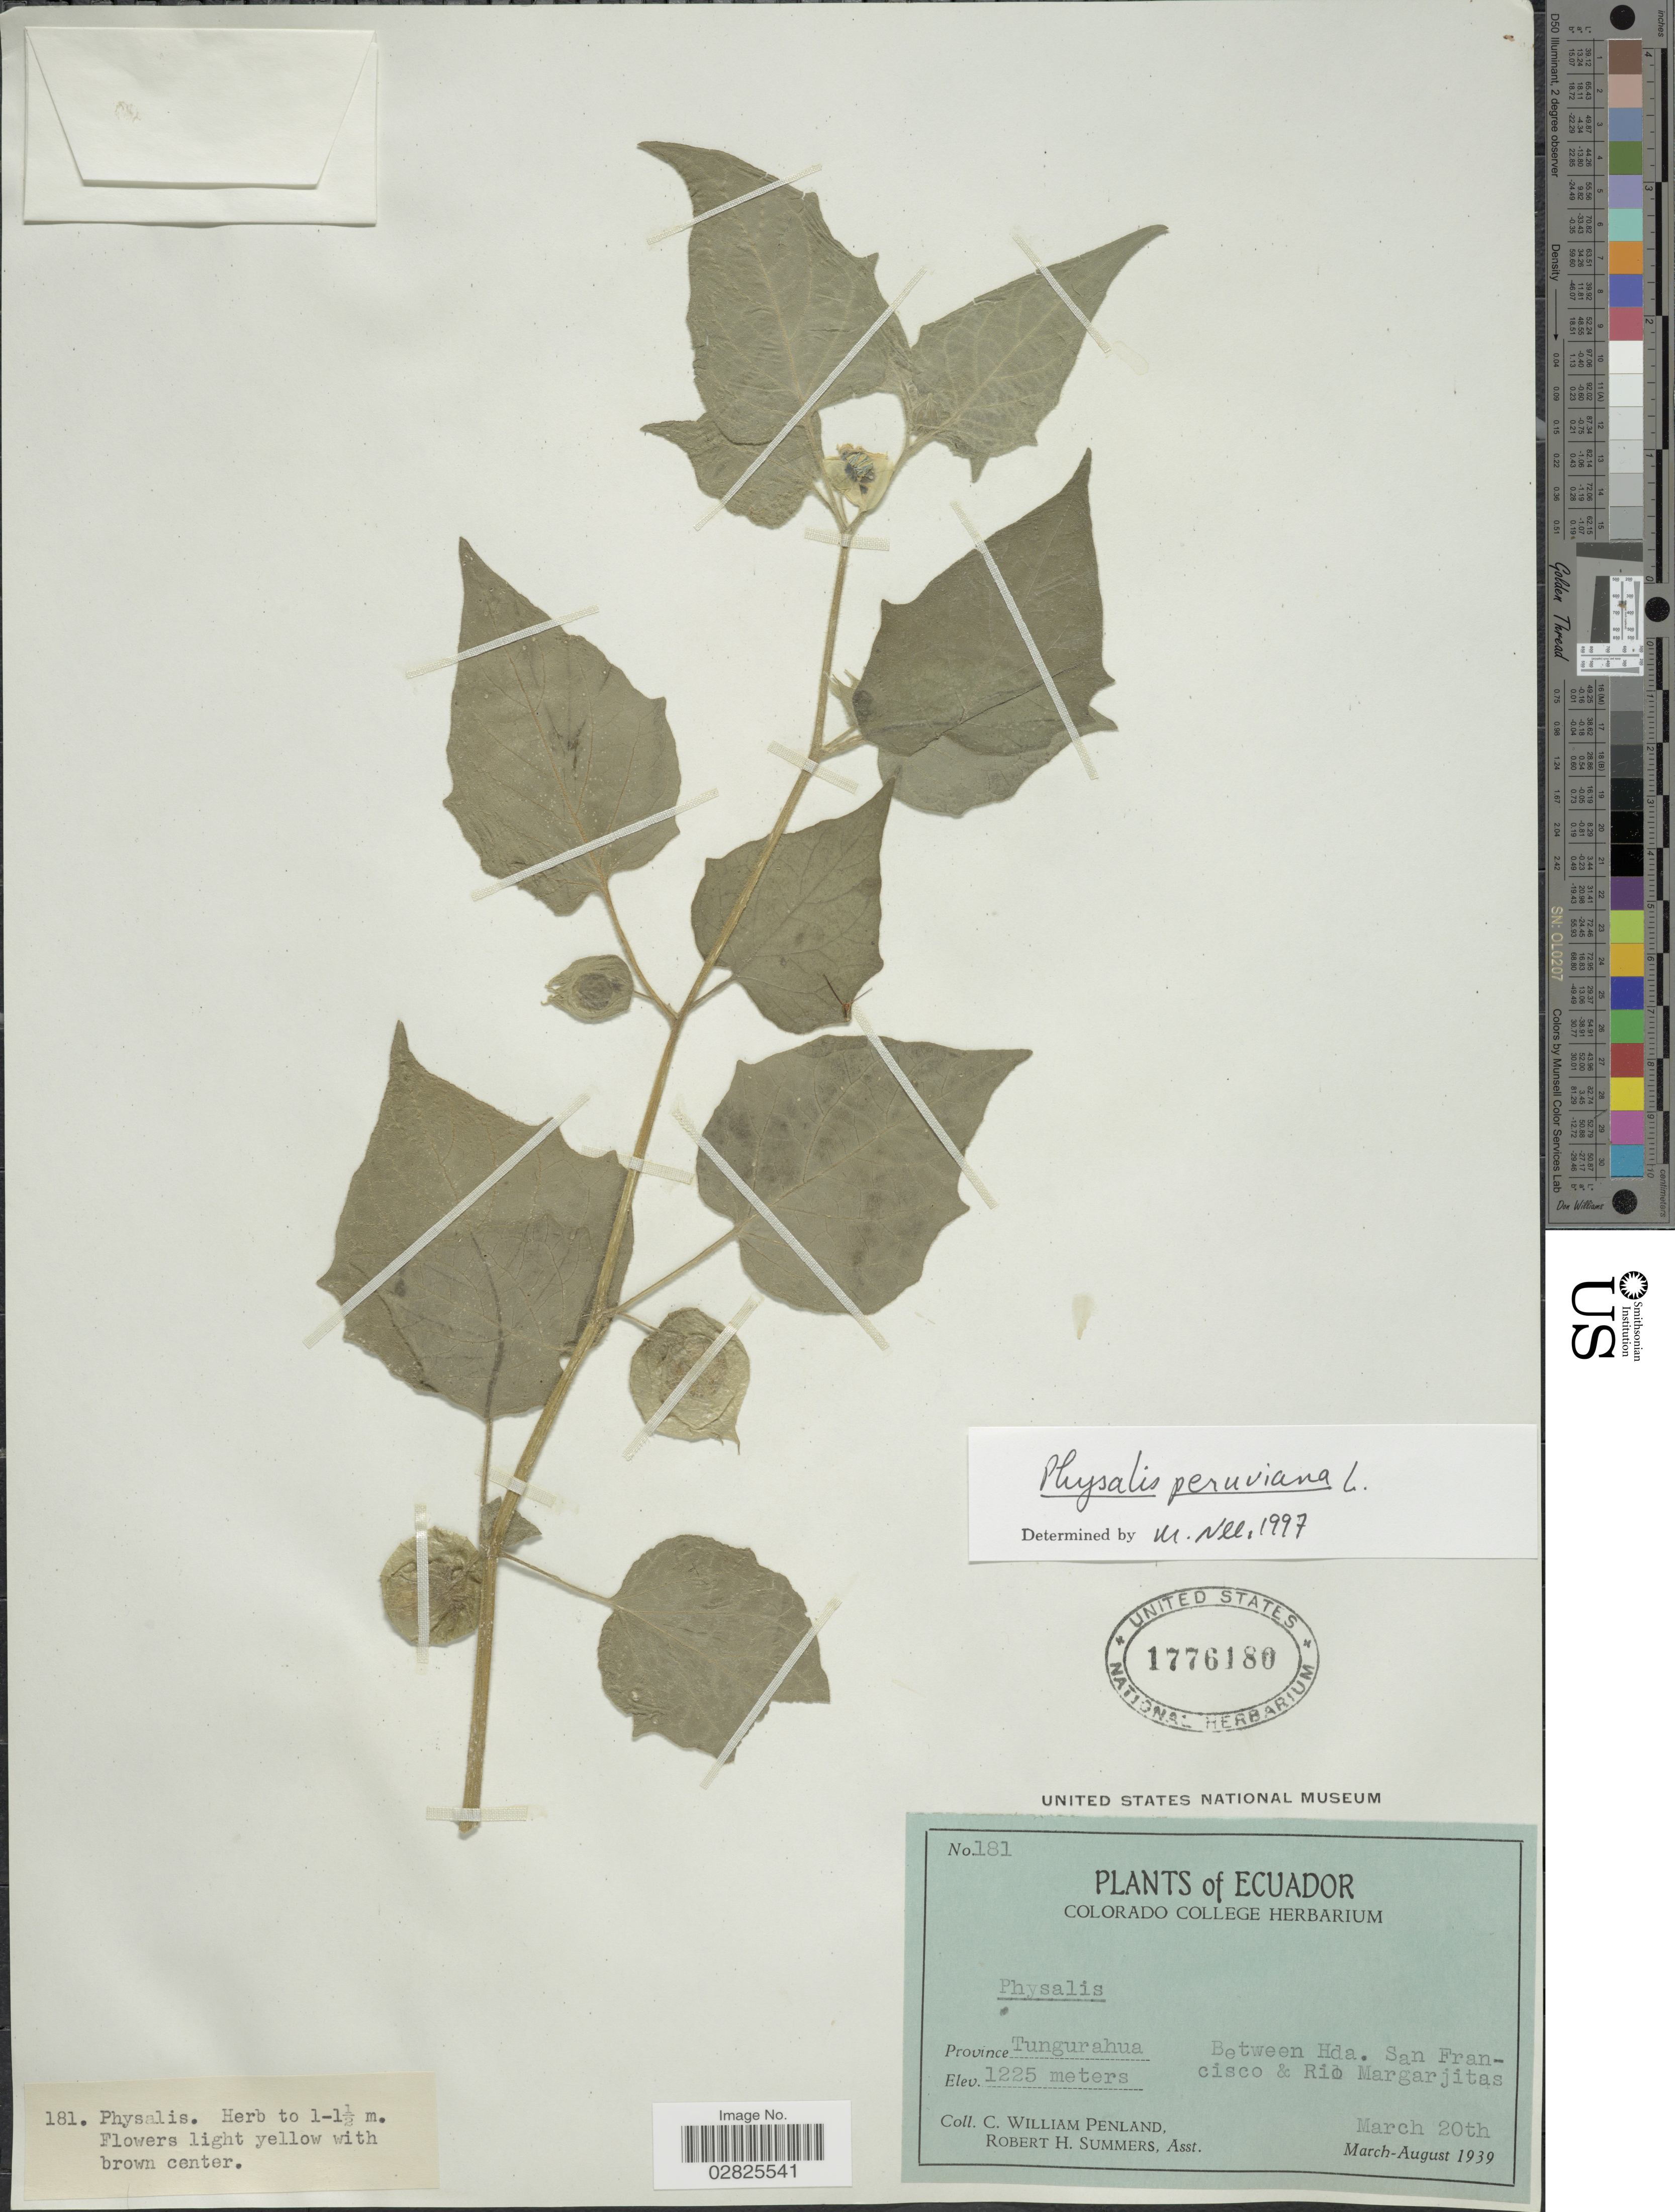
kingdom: Plantae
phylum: Tracheophyta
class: Magnoliopsida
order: Solanales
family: Solanaceae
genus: Physalis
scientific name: Physalis peruviana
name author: L.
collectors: C. W. Penland & R. Summers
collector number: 181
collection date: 1939-03-20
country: Ecuador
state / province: Tungurahua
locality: Between Hda. San Francisco & Rio Margarjitas.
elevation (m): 1225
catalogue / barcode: US 1776180